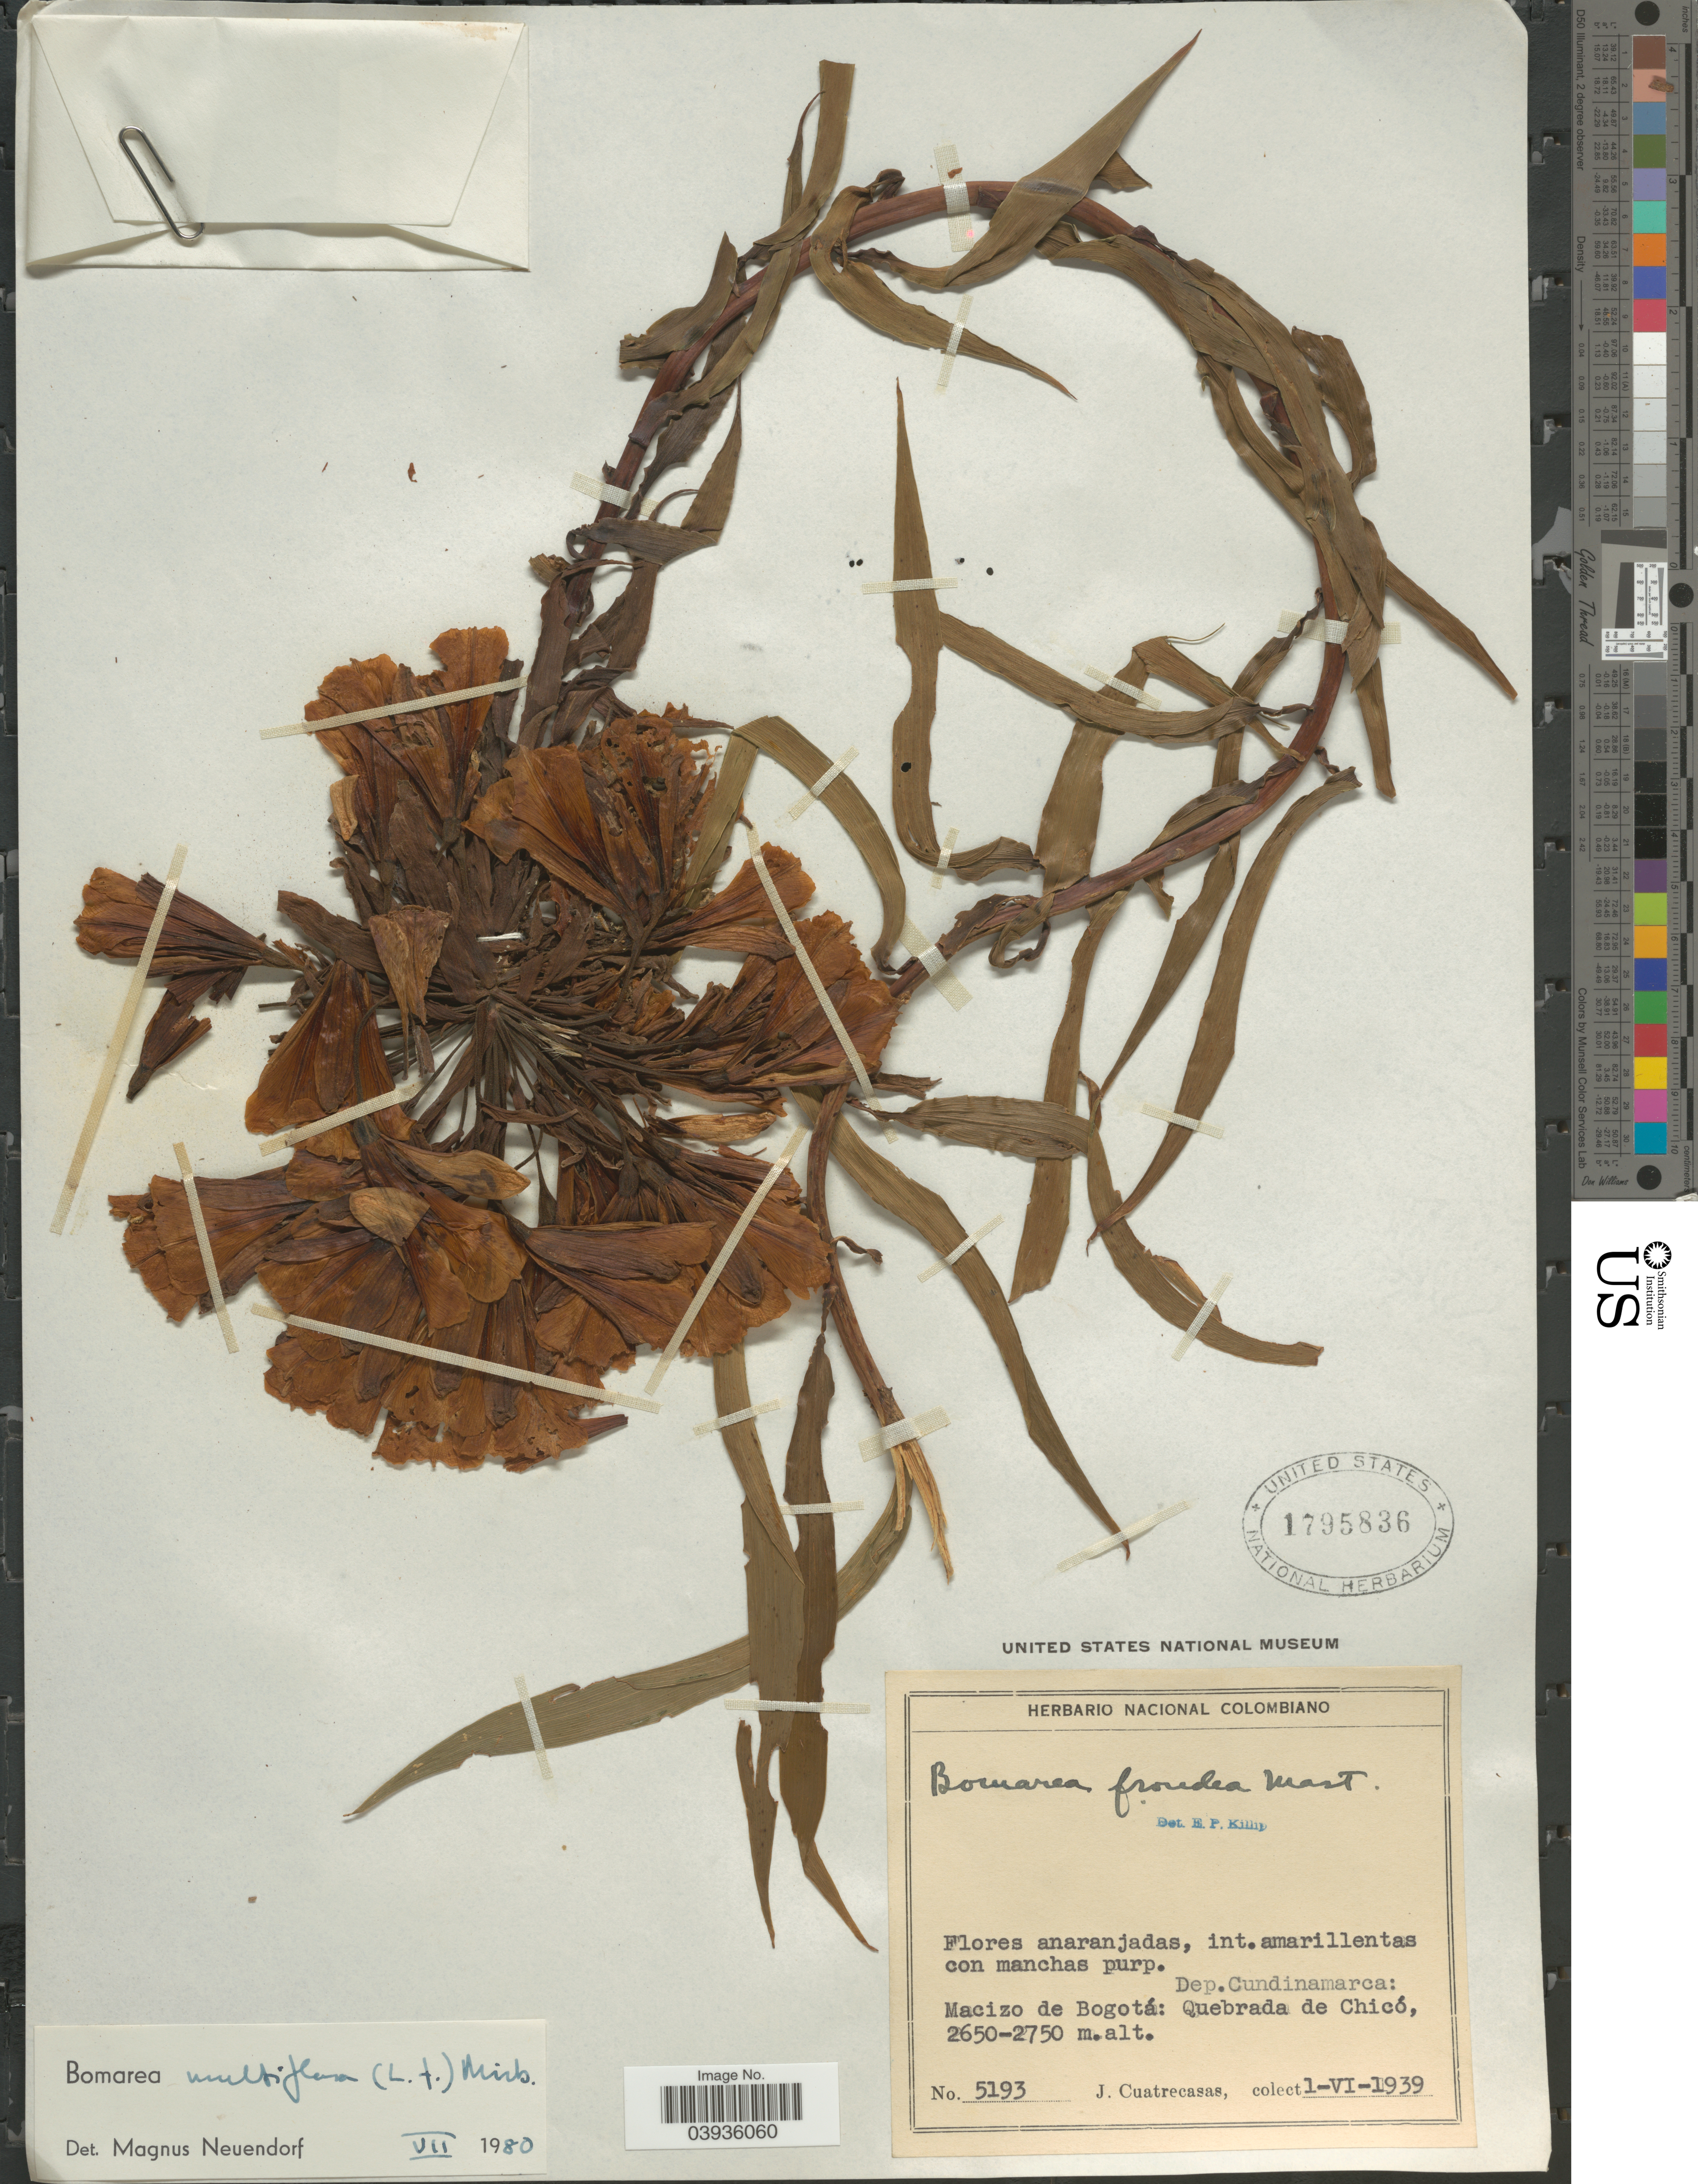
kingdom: Plantae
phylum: Tracheophyta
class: Liliopsida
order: Liliales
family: Alstroemeriaceae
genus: Bomarea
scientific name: Bomarea multiflora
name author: (L. f.) Mirb.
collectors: J. Cuatrecasas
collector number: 5193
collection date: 1939-06-01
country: Colombia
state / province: Cundinamarca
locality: Macizo de Bogotá: Quebrada de Chicó. Dep. Cundinamarca.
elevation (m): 2650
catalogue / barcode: US 1795836